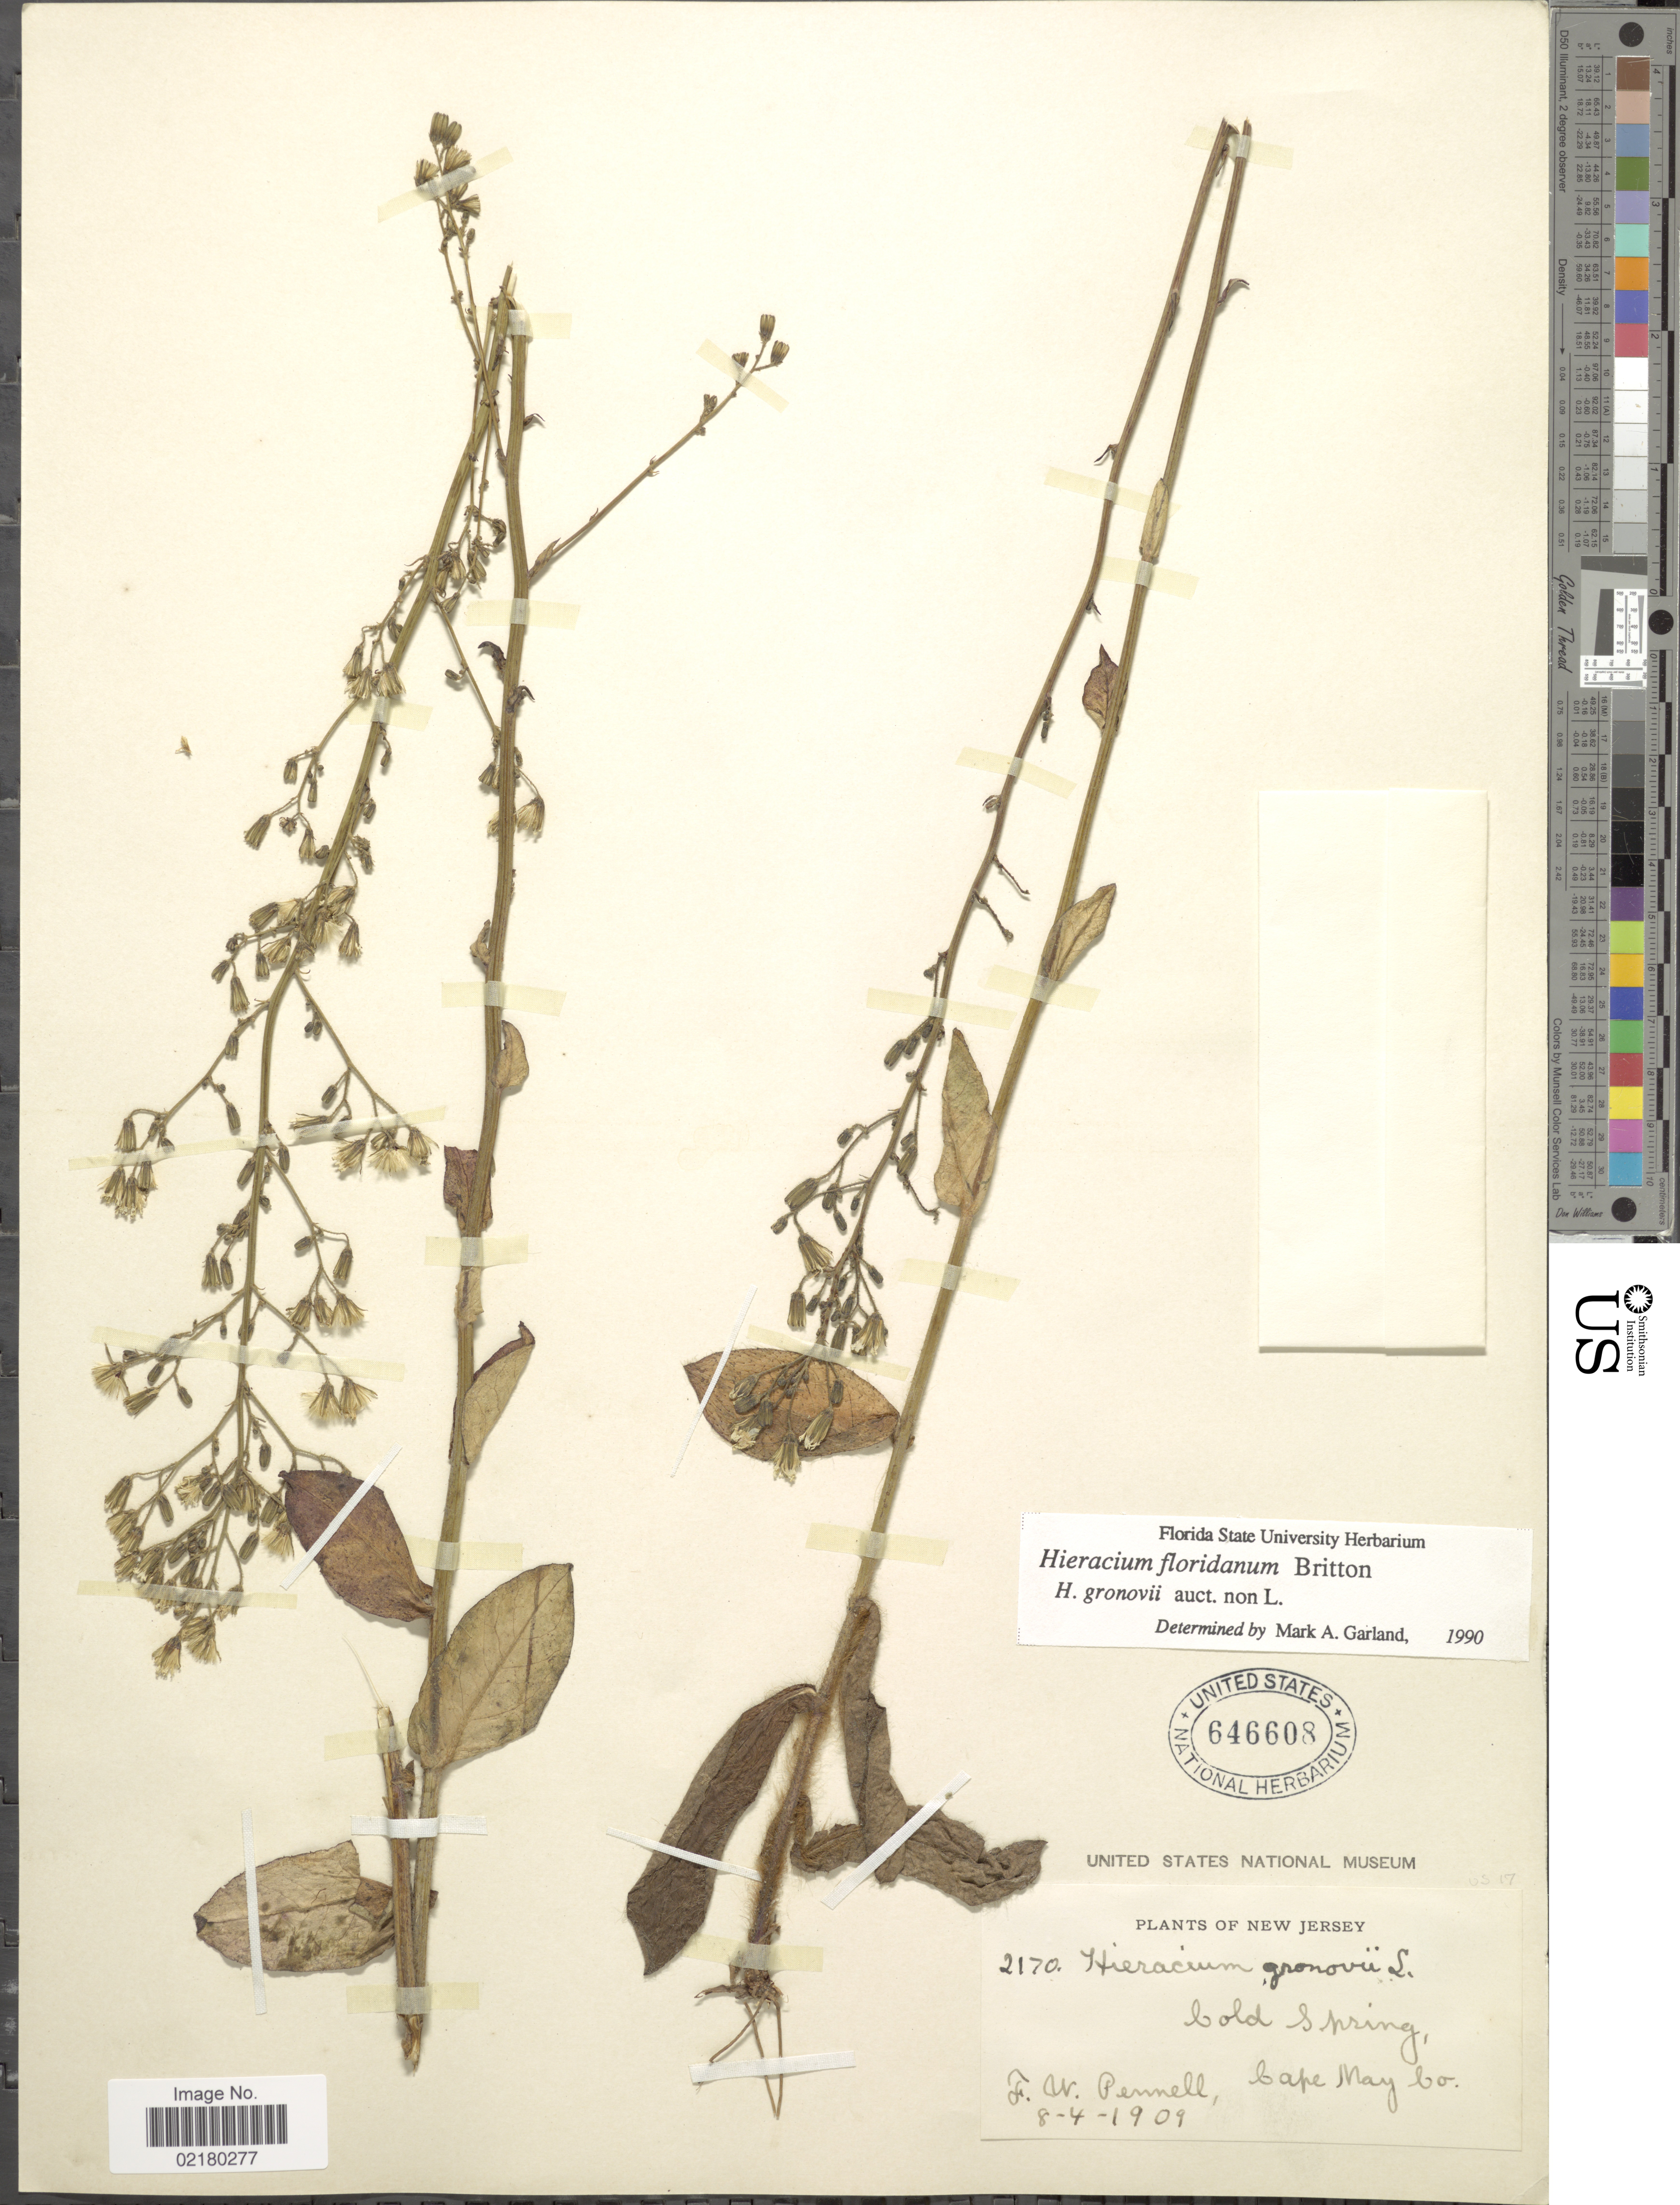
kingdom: Plantae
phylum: Tracheophyta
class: Magnoliopsida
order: Asterales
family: Asteraceae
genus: Hieracium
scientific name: Hieracium gronovii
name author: L.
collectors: F. W. Pennell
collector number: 2170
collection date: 1909-08-04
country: United States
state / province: New Jersey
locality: Cold Spring, Cape May Co.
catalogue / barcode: US 646608